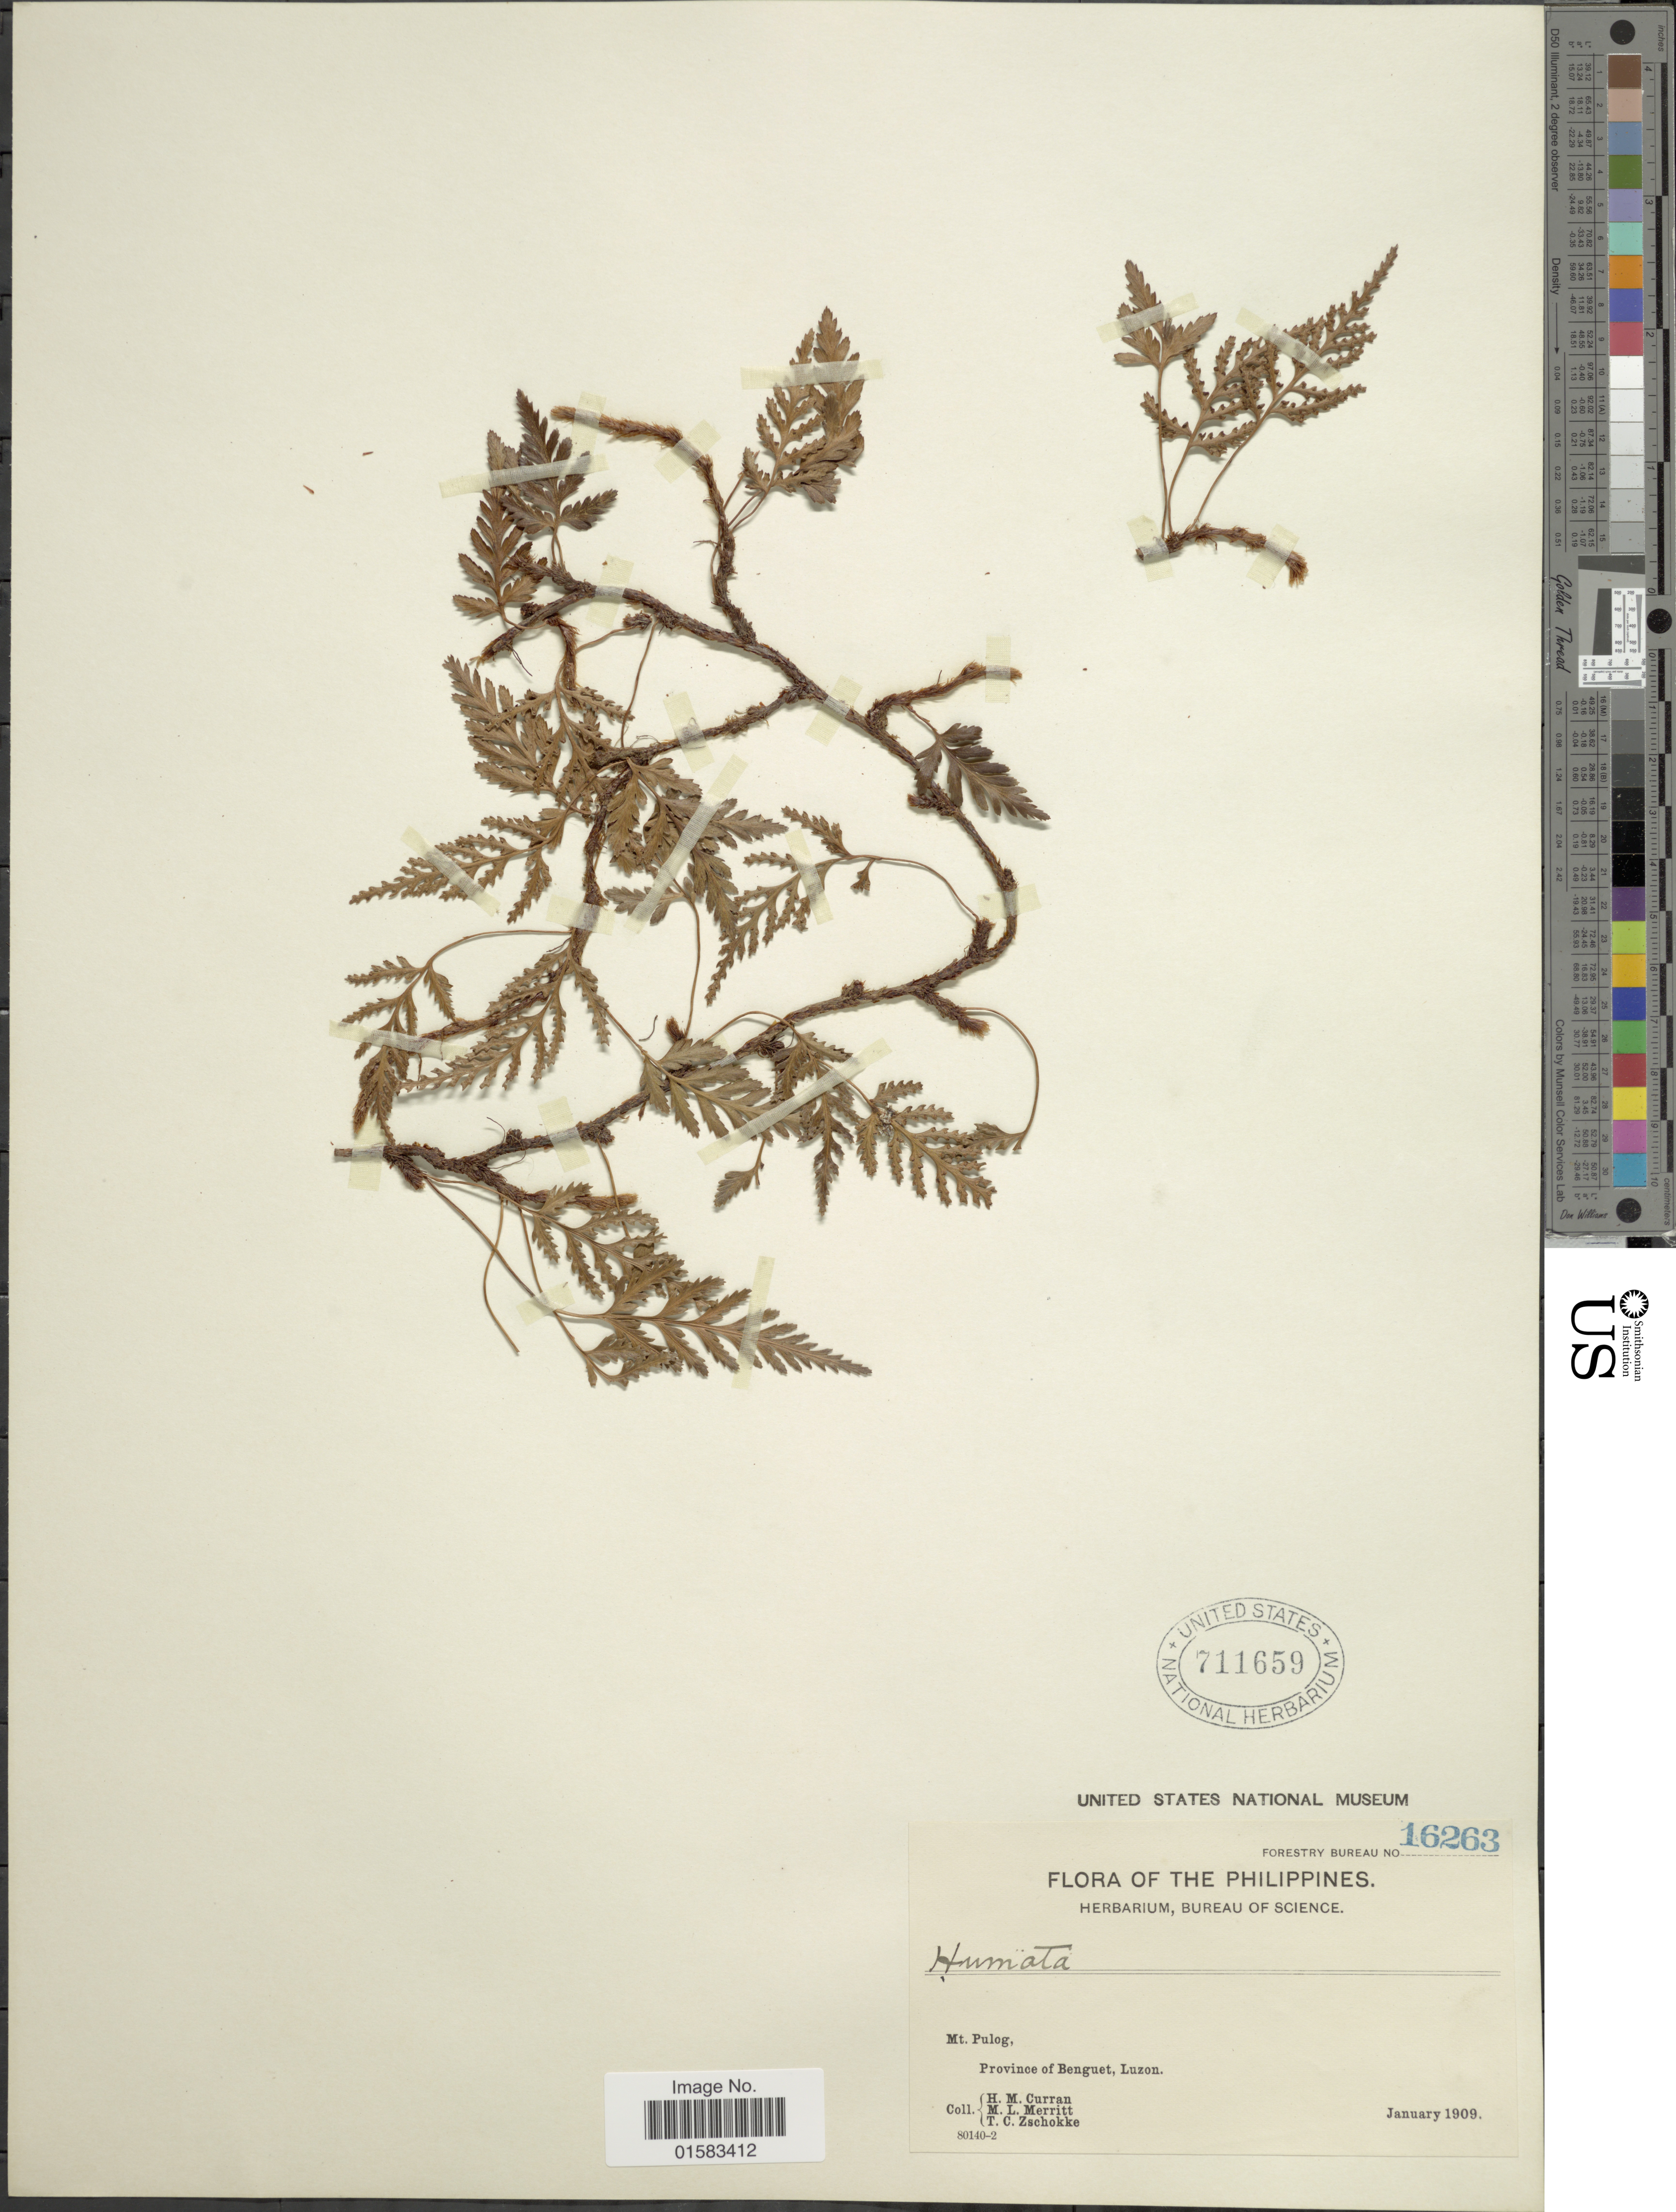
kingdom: Plantae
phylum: Tracheophyta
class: Polypodiopsida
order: Polypodiales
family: Davalliaceae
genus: Davallia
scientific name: Davallia repens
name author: (L. f.) Kuhn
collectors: H. M. Curran, M. L. Merritt & T. C. Zschokke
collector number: Forestry Bureau 16263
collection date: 1909-01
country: Philippines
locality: Mt. Pulog, Province of Benguet, Luzon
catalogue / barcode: US 711659